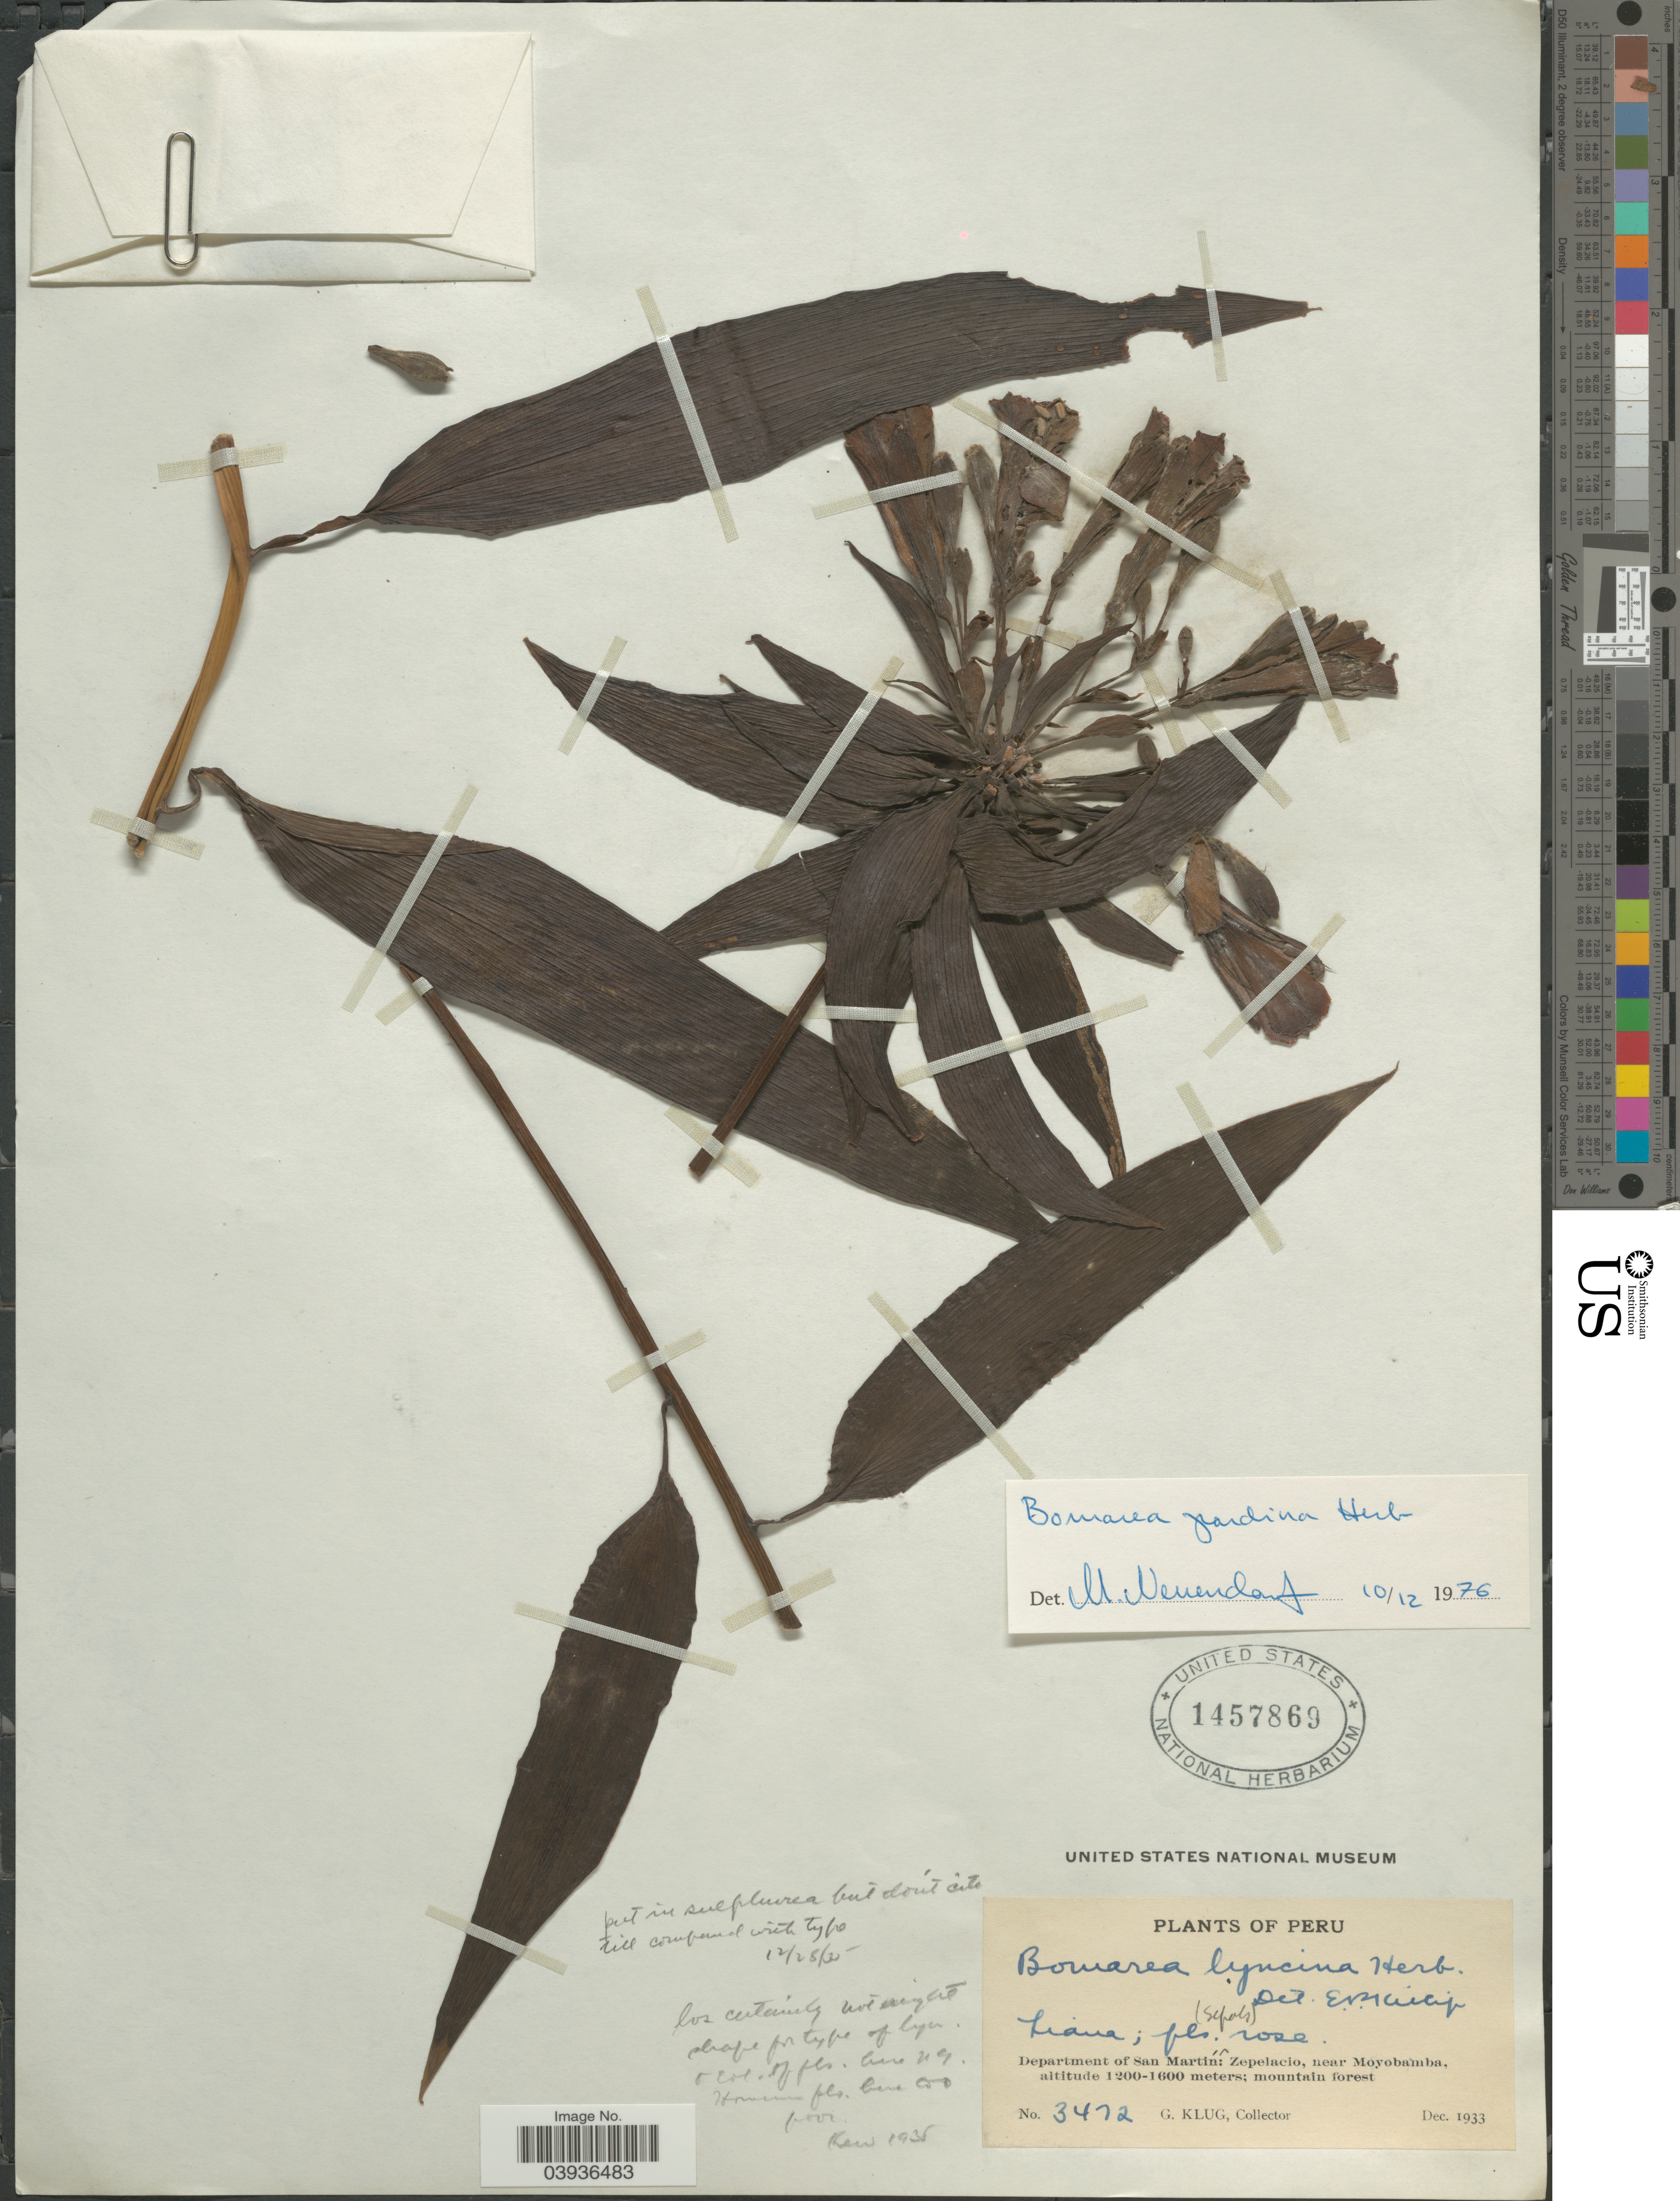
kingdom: Plantae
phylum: Tracheophyta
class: Liliopsida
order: Liliales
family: Alstroemeriaceae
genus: Bomarea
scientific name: Bomarea pardina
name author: Herb.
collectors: G. Klug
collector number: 3472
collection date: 1933-12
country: Peru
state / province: San Martín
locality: Department of San Martín: Zepelacio, near Moyobamba.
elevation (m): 1200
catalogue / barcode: US 1457869